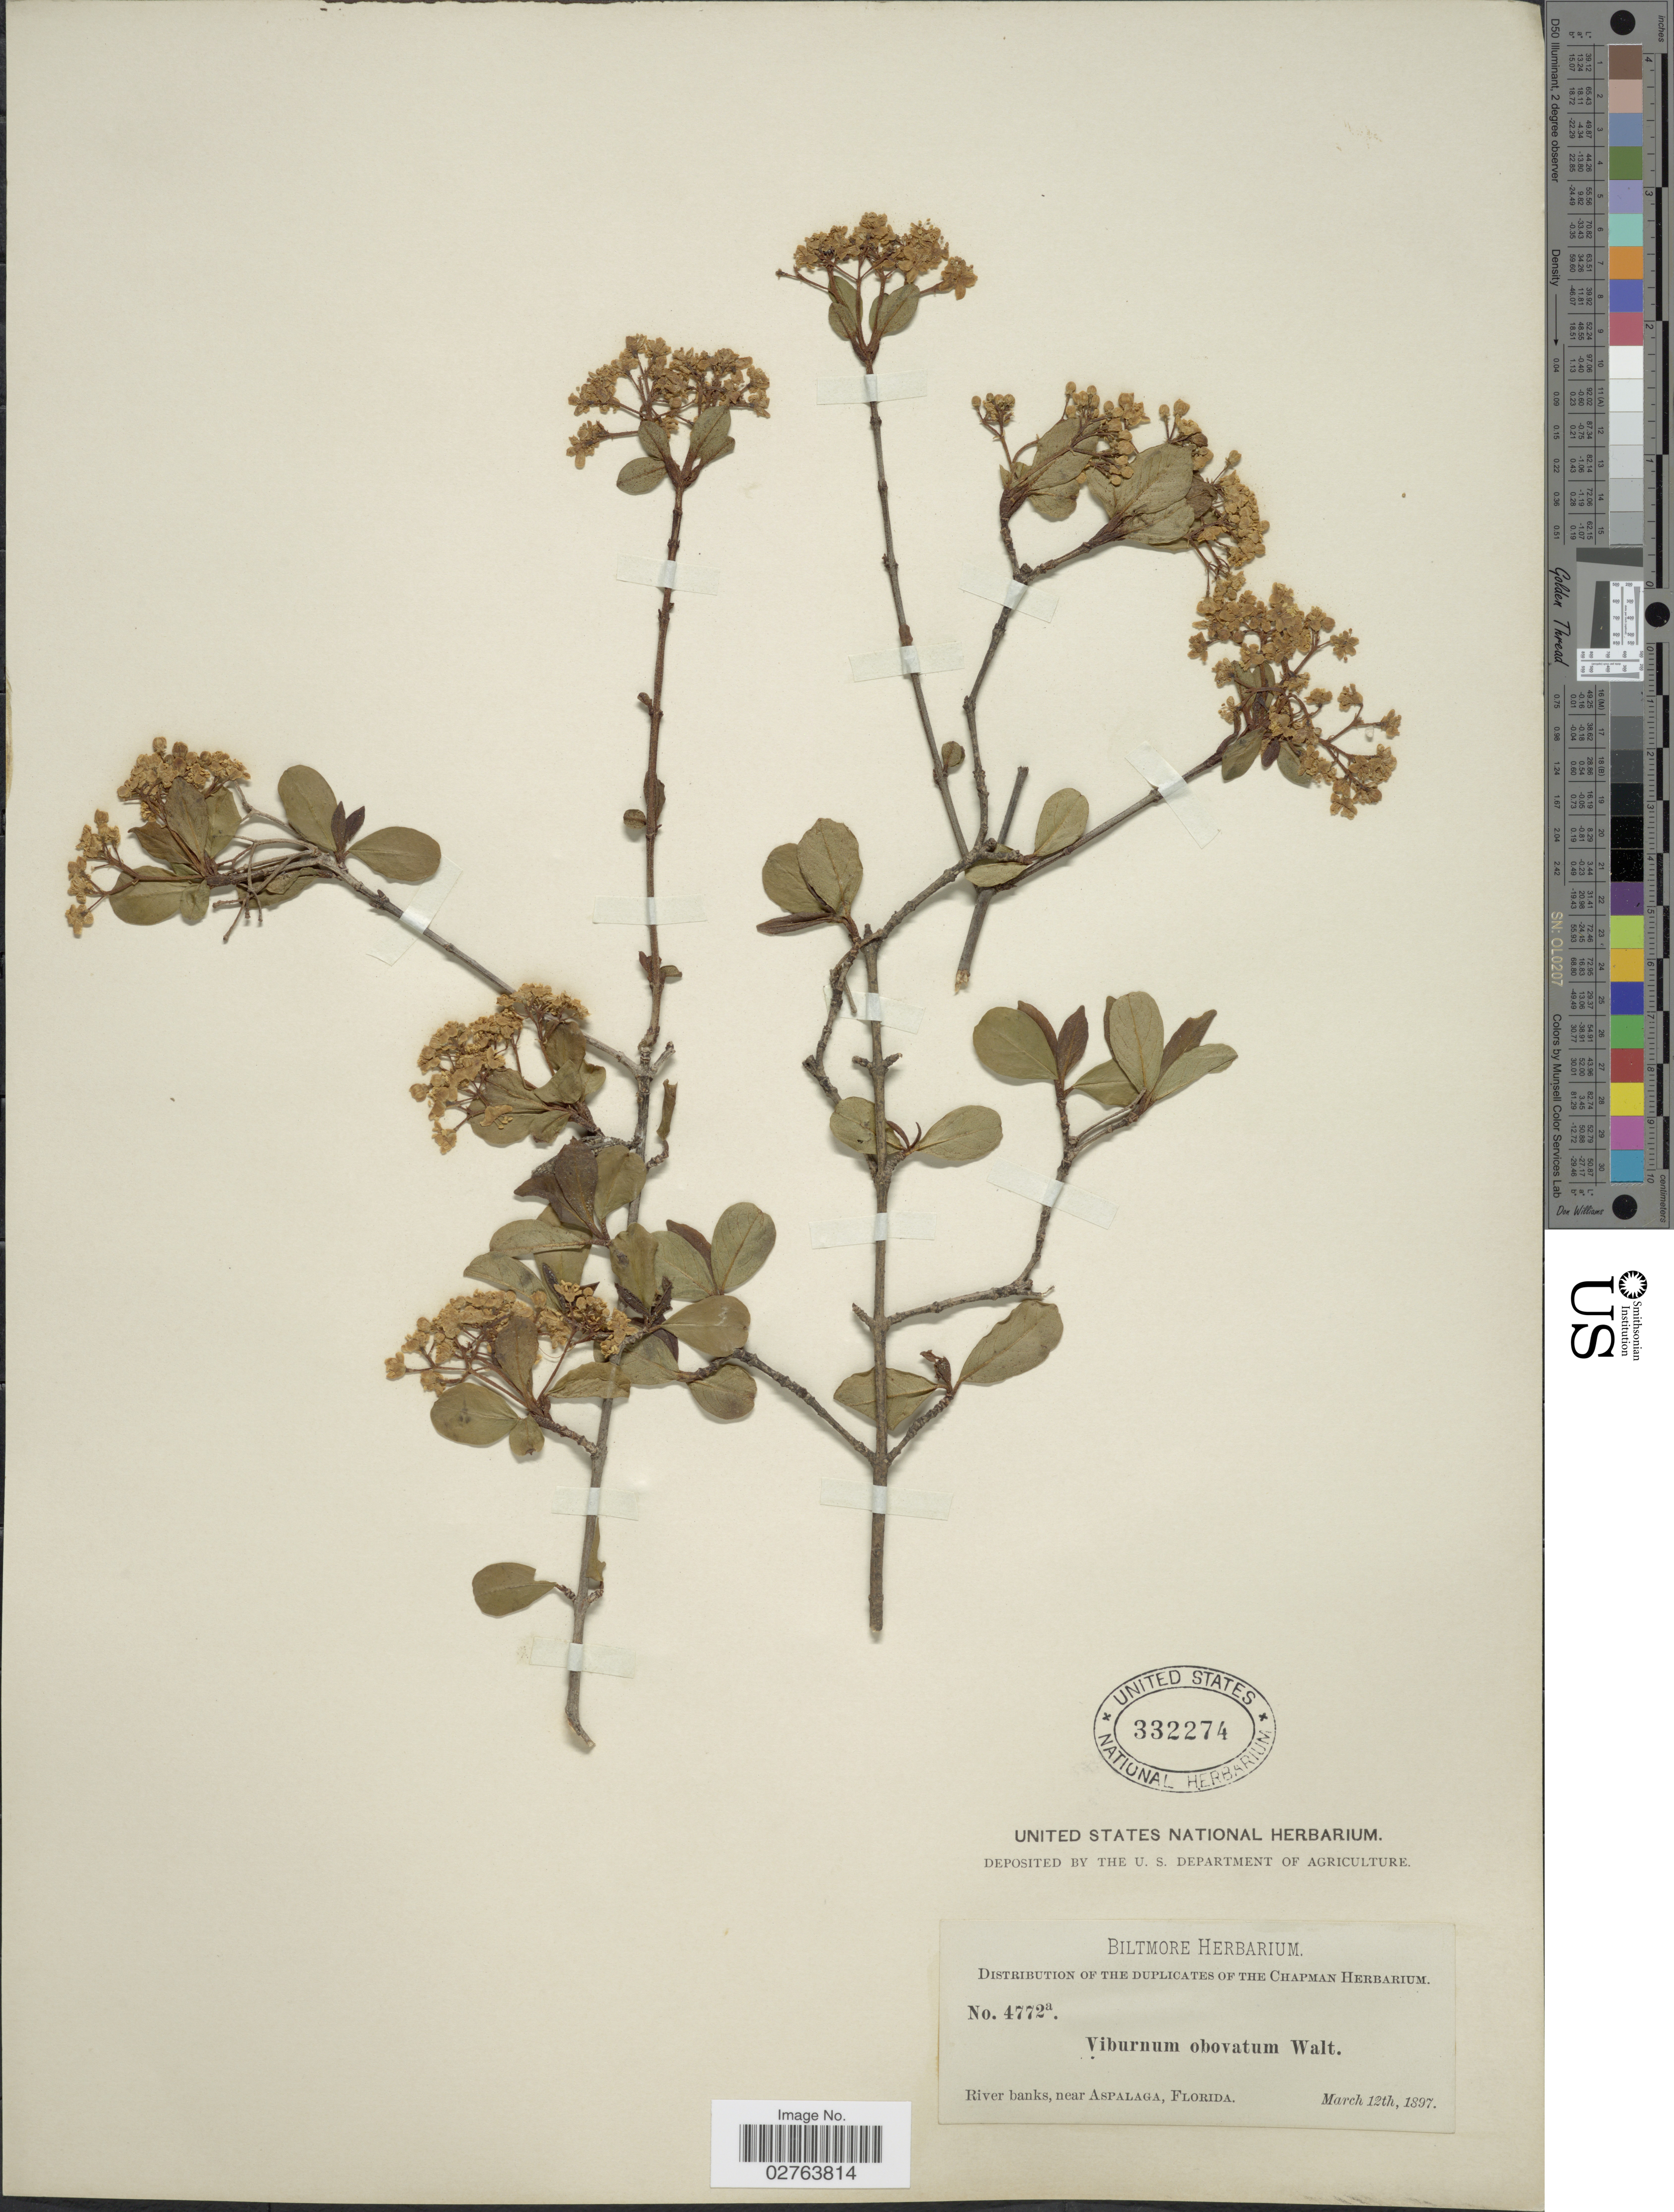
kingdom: Plantae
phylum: Tracheophyta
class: Magnoliopsida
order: Dipsacales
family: Viburnaceae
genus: Viburnum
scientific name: Viburnum obovatum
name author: Walter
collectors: ex herb. Biltmore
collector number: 4772a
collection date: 1897-03-12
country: United States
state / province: Florida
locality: River banks, near Aspalaga.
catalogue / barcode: US 332274